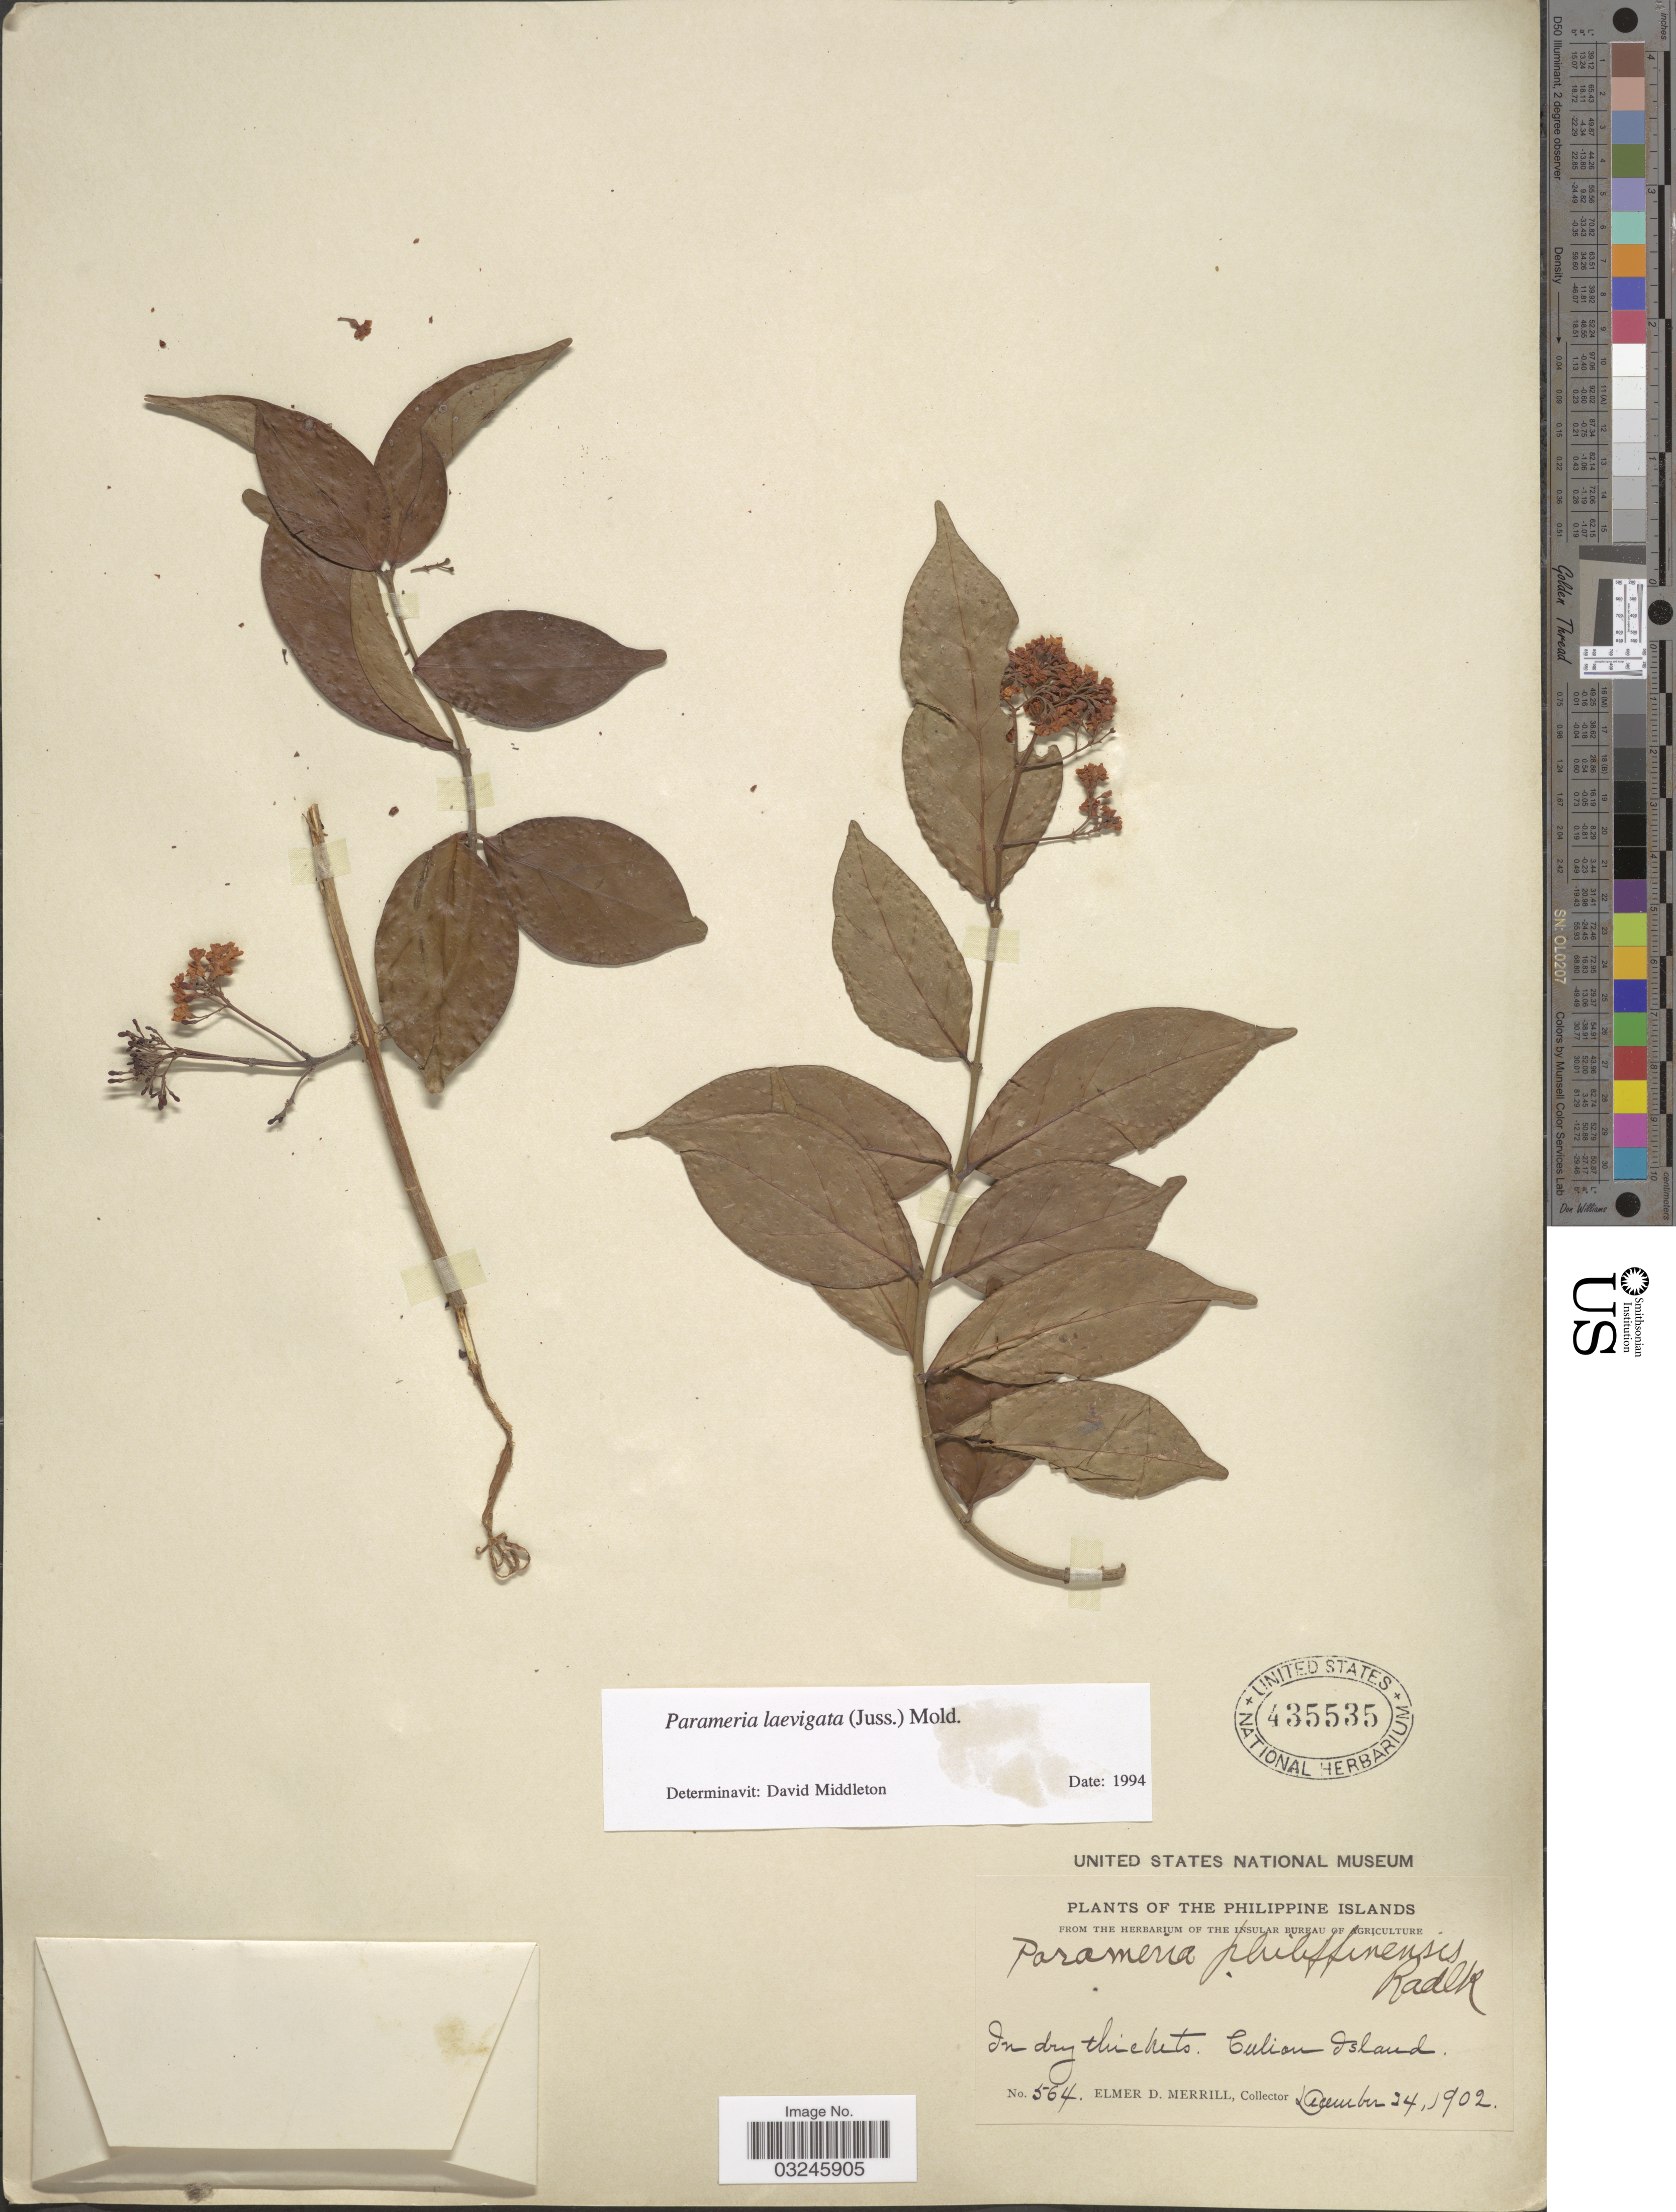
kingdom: Plantae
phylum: Tracheophyta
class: Magnoliopsida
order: Gentianales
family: Apocynaceae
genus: Parameria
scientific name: Parameria laevigata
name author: (Juss.) Moldenke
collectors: E. D. Merrill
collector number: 564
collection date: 1902-12-24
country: Philippines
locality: Culion Island.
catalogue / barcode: US 435535